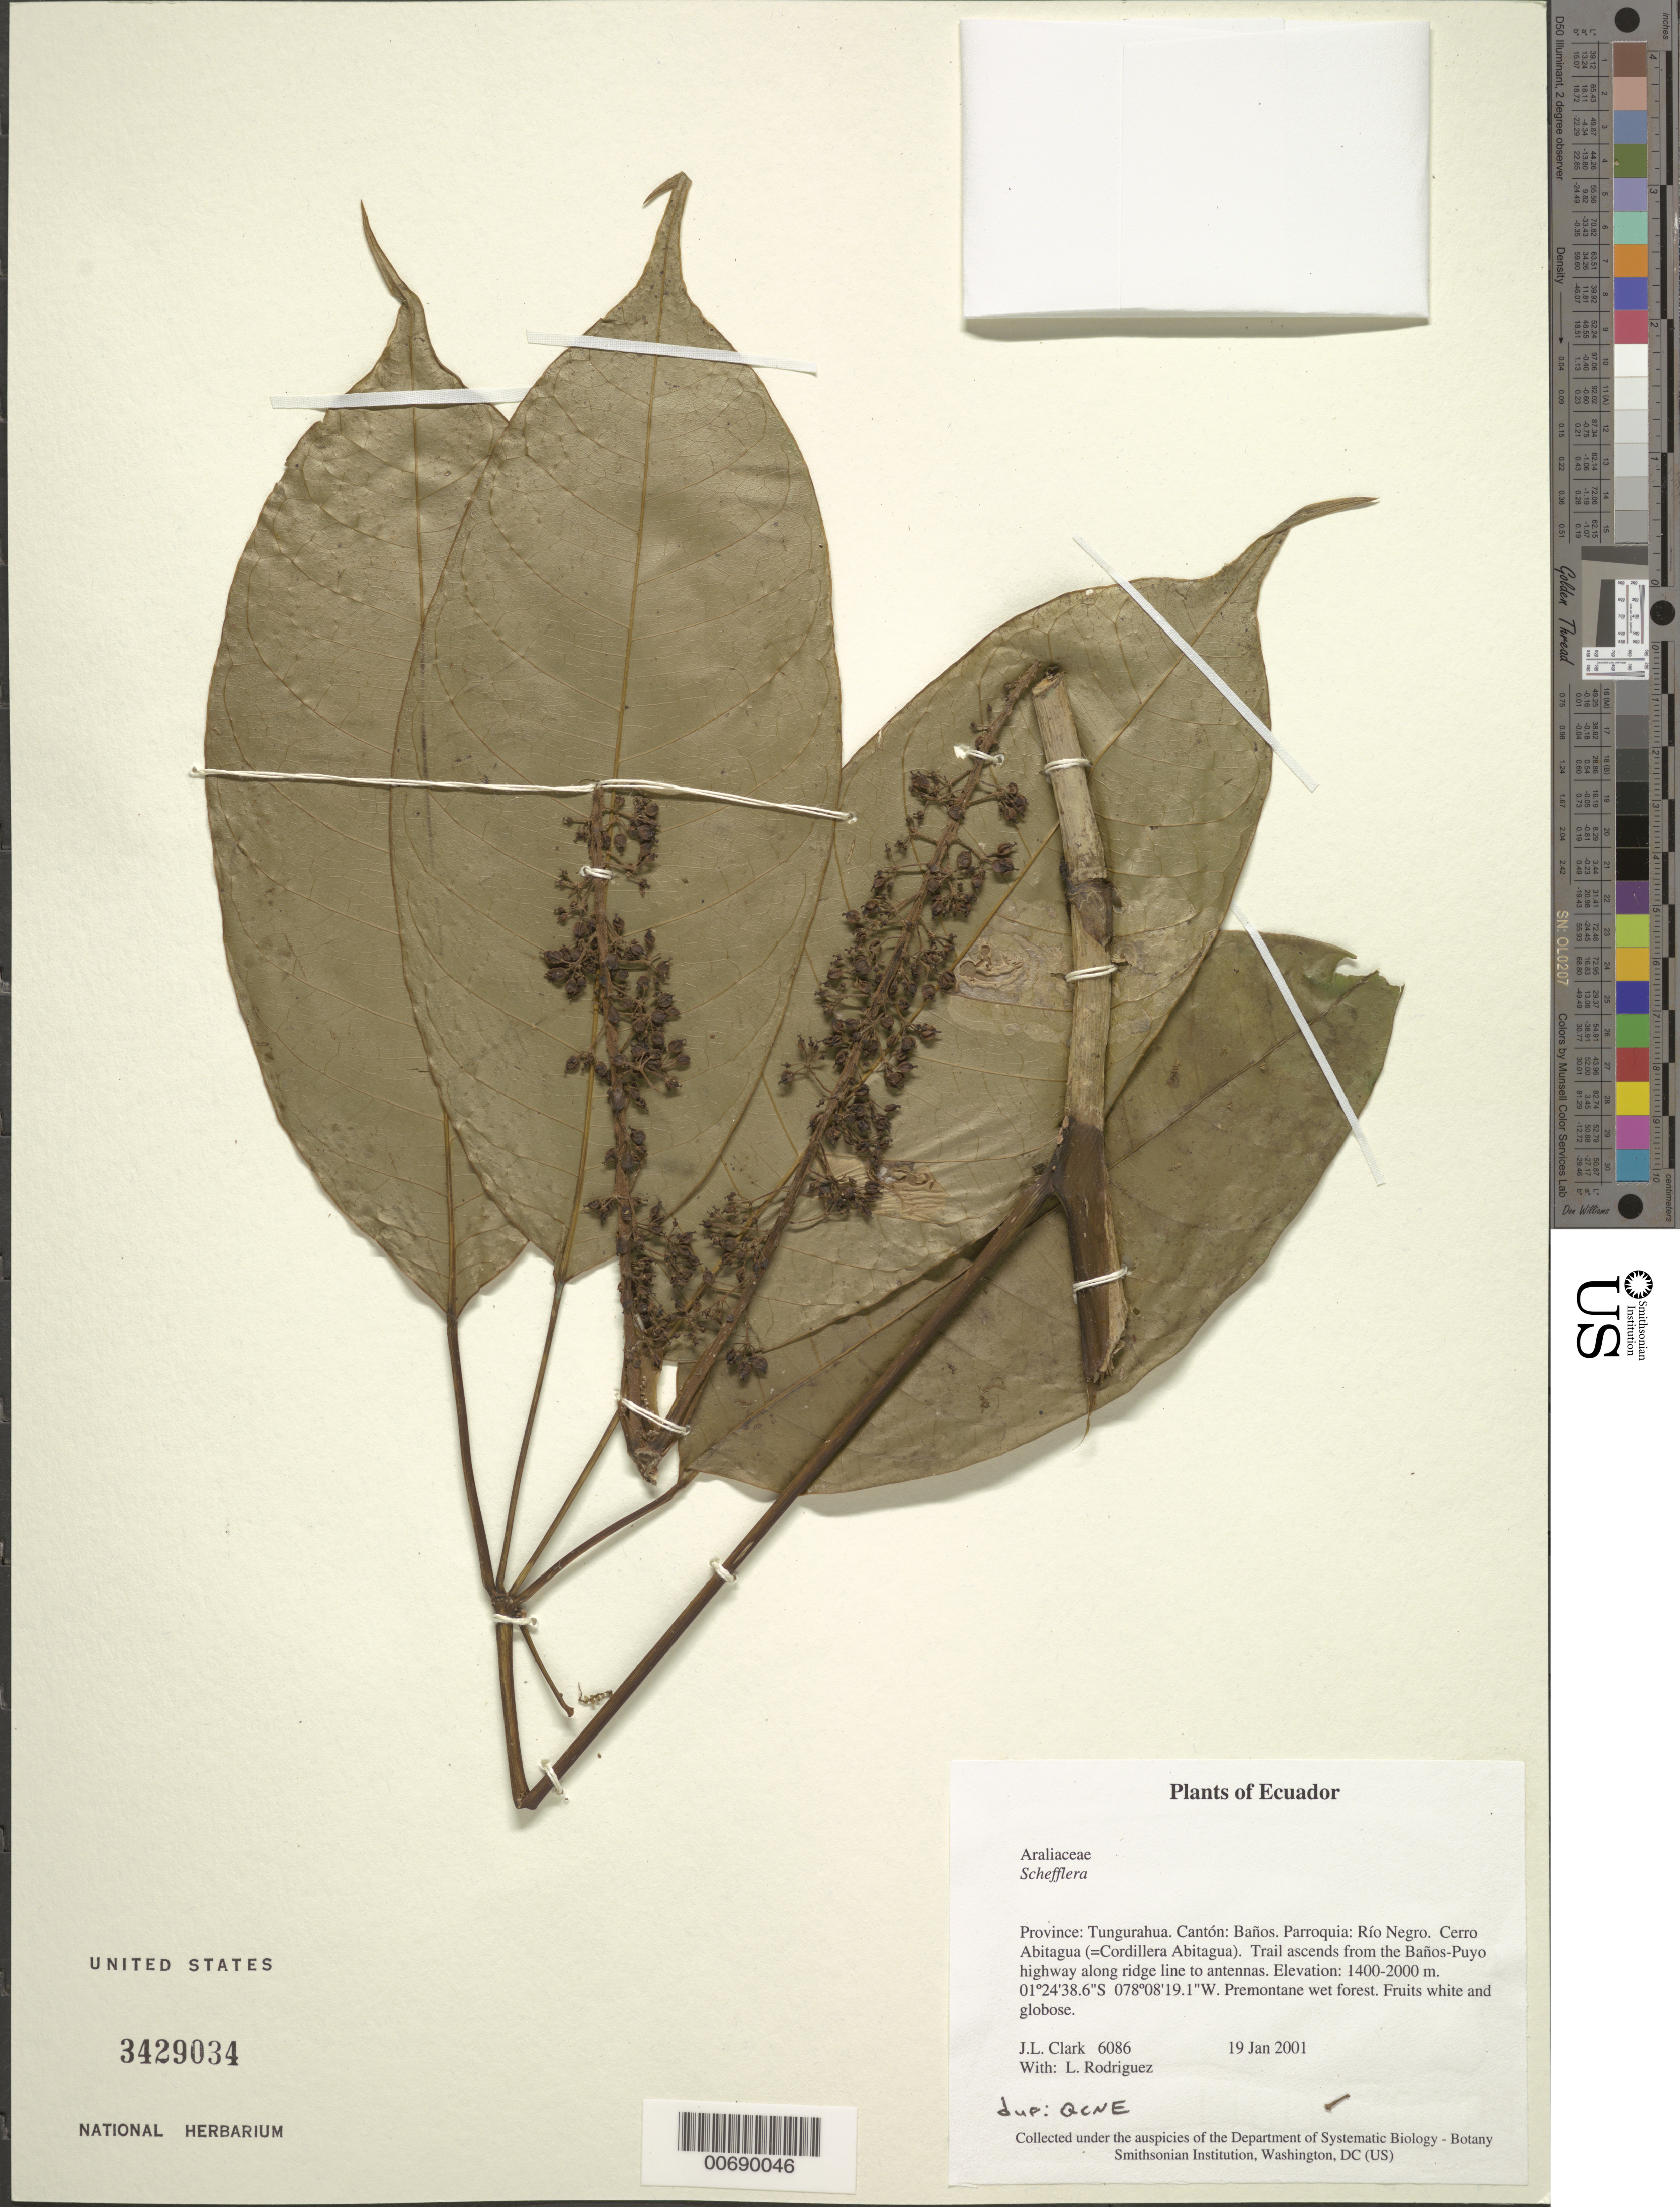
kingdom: Plantae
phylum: Tracheophyta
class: Magnoliopsida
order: Apiales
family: Araliaceae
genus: Schefflera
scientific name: Schefflera sp.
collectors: J. L. Clark & L. Rodriguez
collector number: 6086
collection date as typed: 19 Jan 2001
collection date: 2001-01-19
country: Ecuador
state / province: Tungurahua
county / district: Baños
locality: Parroquia: Río Negro. Cerro Abitagua (=Cordillera Abitagua). Trail ascends from the Baños-Puyo highway along ridge line to antennas.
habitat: Premontane wet forest.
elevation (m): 1400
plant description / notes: QCNE, US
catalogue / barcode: US 3429034